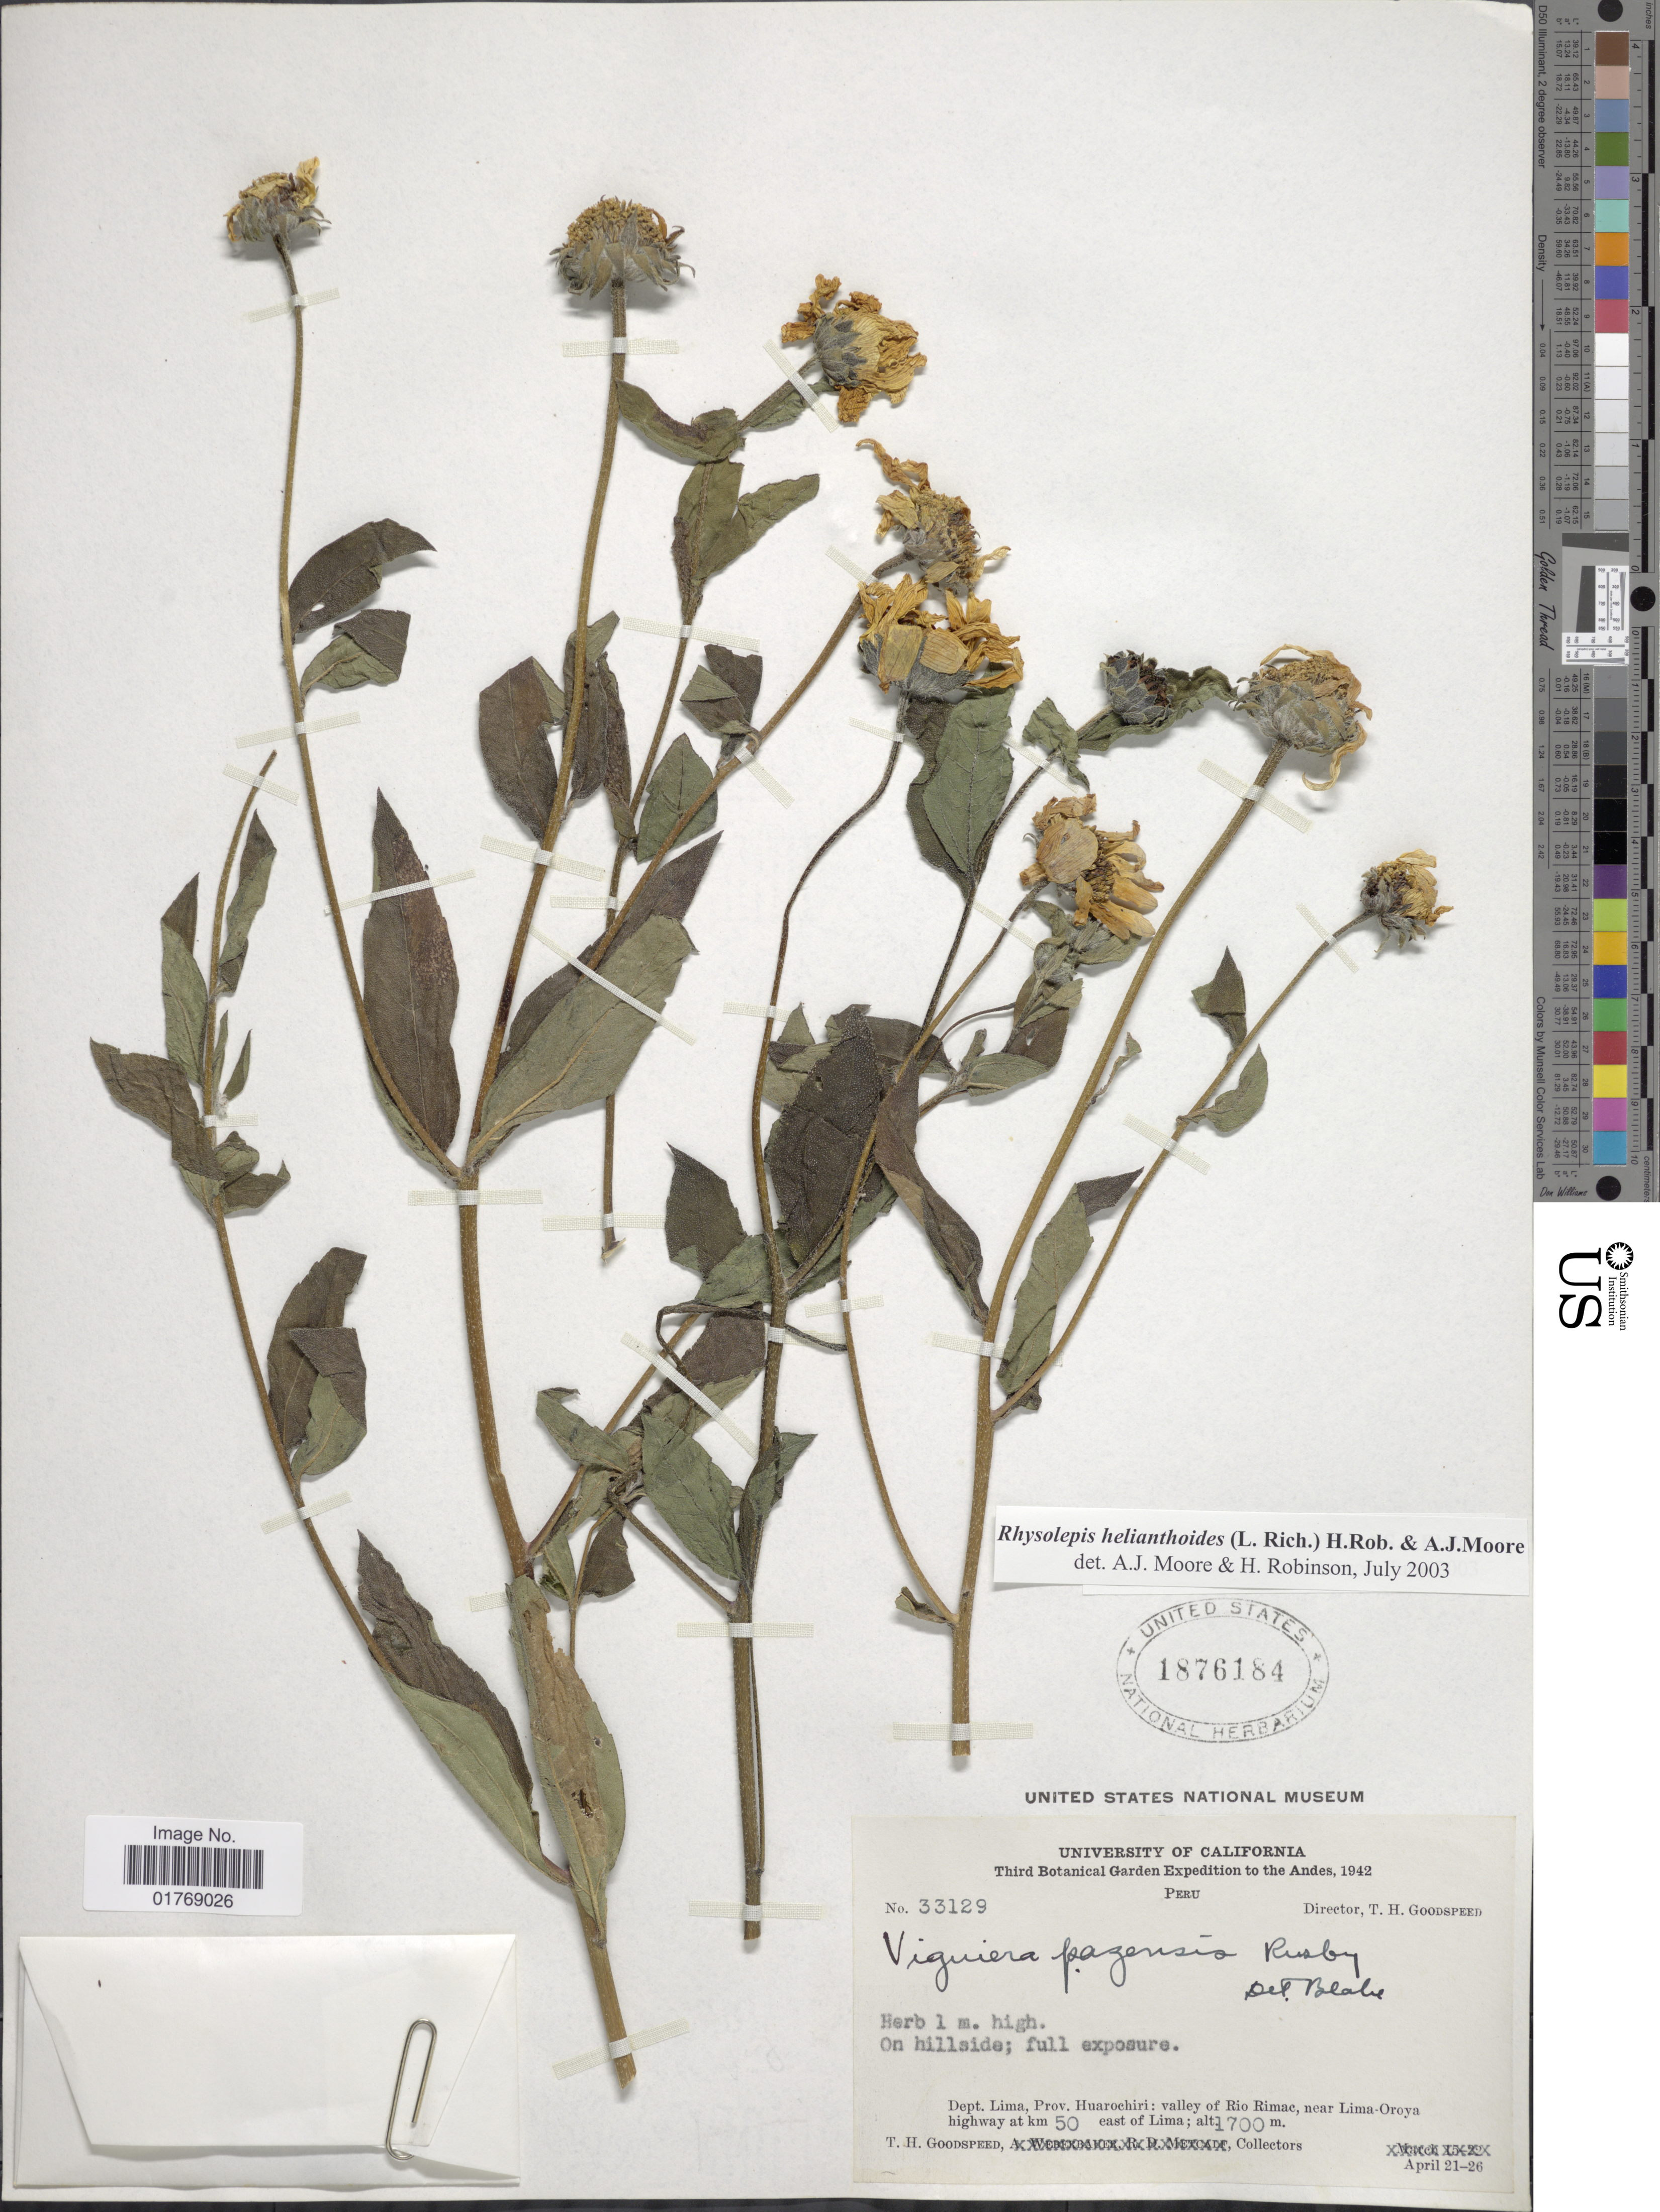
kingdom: Plantae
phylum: Tracheophyta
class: Magnoliopsida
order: Asterales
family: Asteraceae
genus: Viguiera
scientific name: Viguiera procumbens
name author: (Pers.) S.F. Blake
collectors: T. Goodspeed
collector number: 33129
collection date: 1942-04-21/1942-04-26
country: Peru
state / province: Lima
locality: Dept. Lima, Prov. Huarochiri: valley of Rio Rimac, near Lima-Oroya highway at km 50 east of Lima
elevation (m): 1700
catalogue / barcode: US 1876184